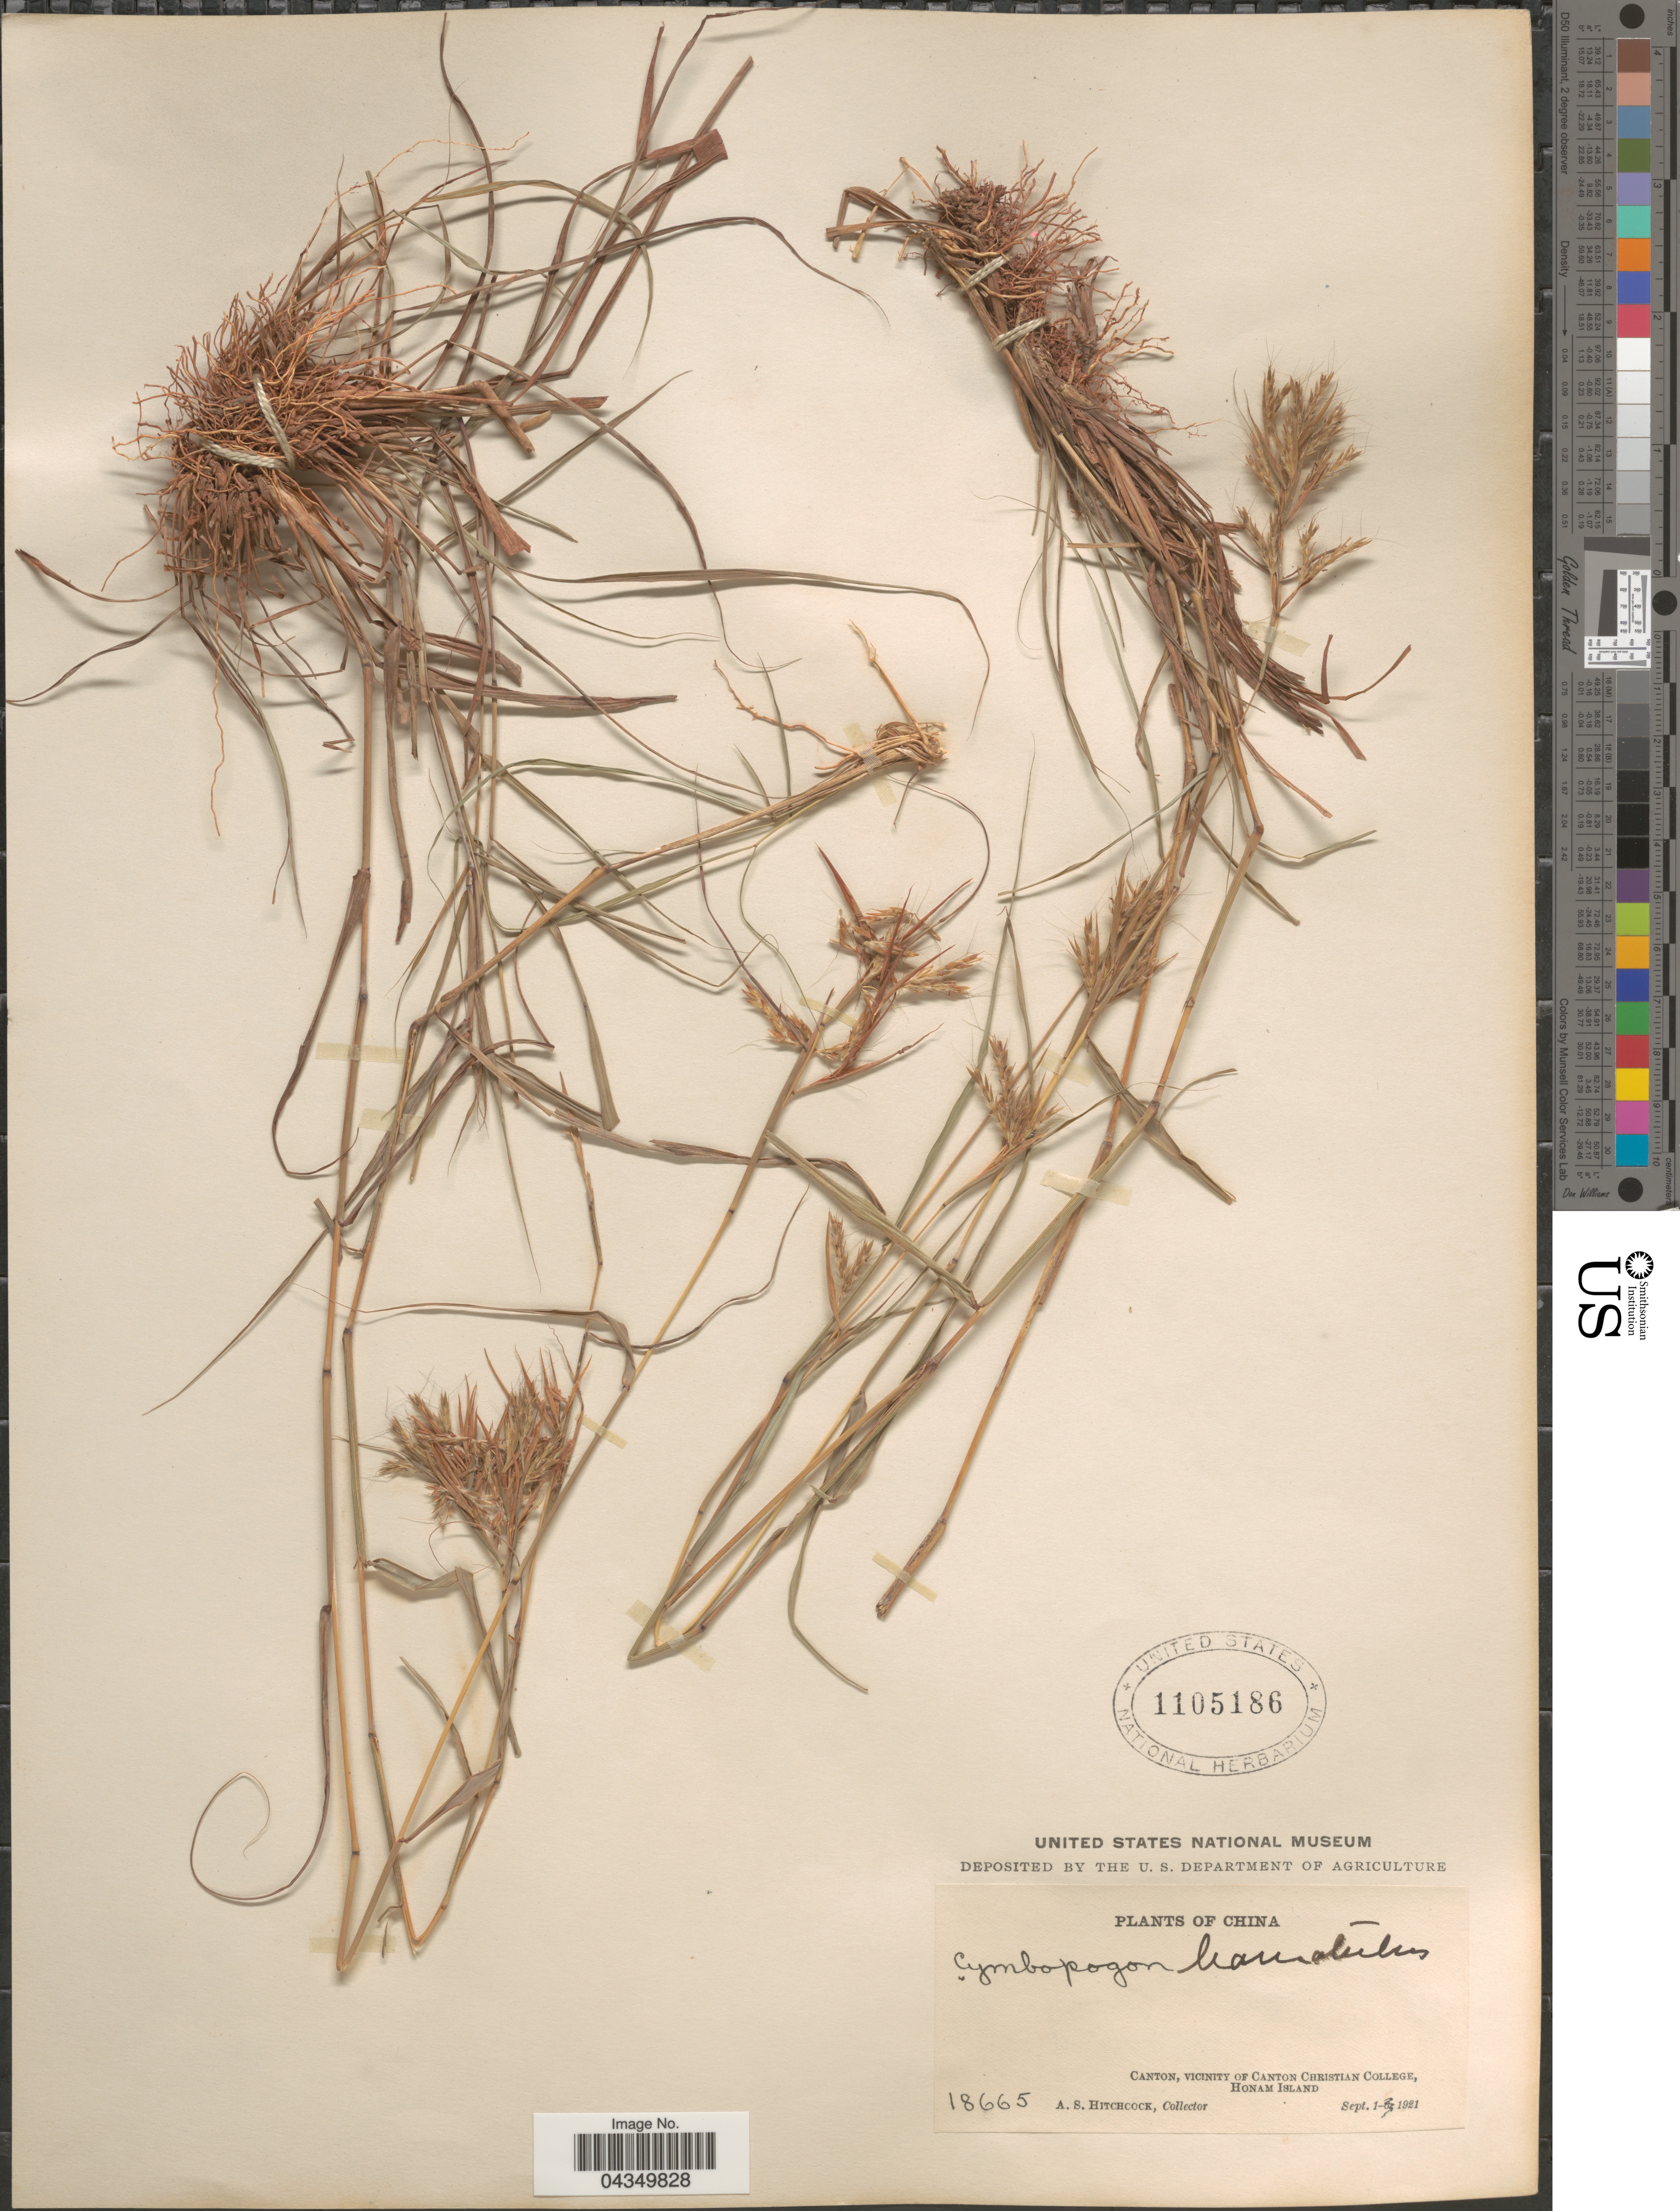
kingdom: Plantae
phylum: Tracheophyta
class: Liliopsida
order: Poales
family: Poaceae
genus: Cymbopogon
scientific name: Cymbopogon caesius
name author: (Nees ex Hook. & Arn.) Stapf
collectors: A. S. Hitchcock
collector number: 18665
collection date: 1921-09-01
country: China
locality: Canton, vicinity of Canton Christian College, Honam Island.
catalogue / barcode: US 1105186